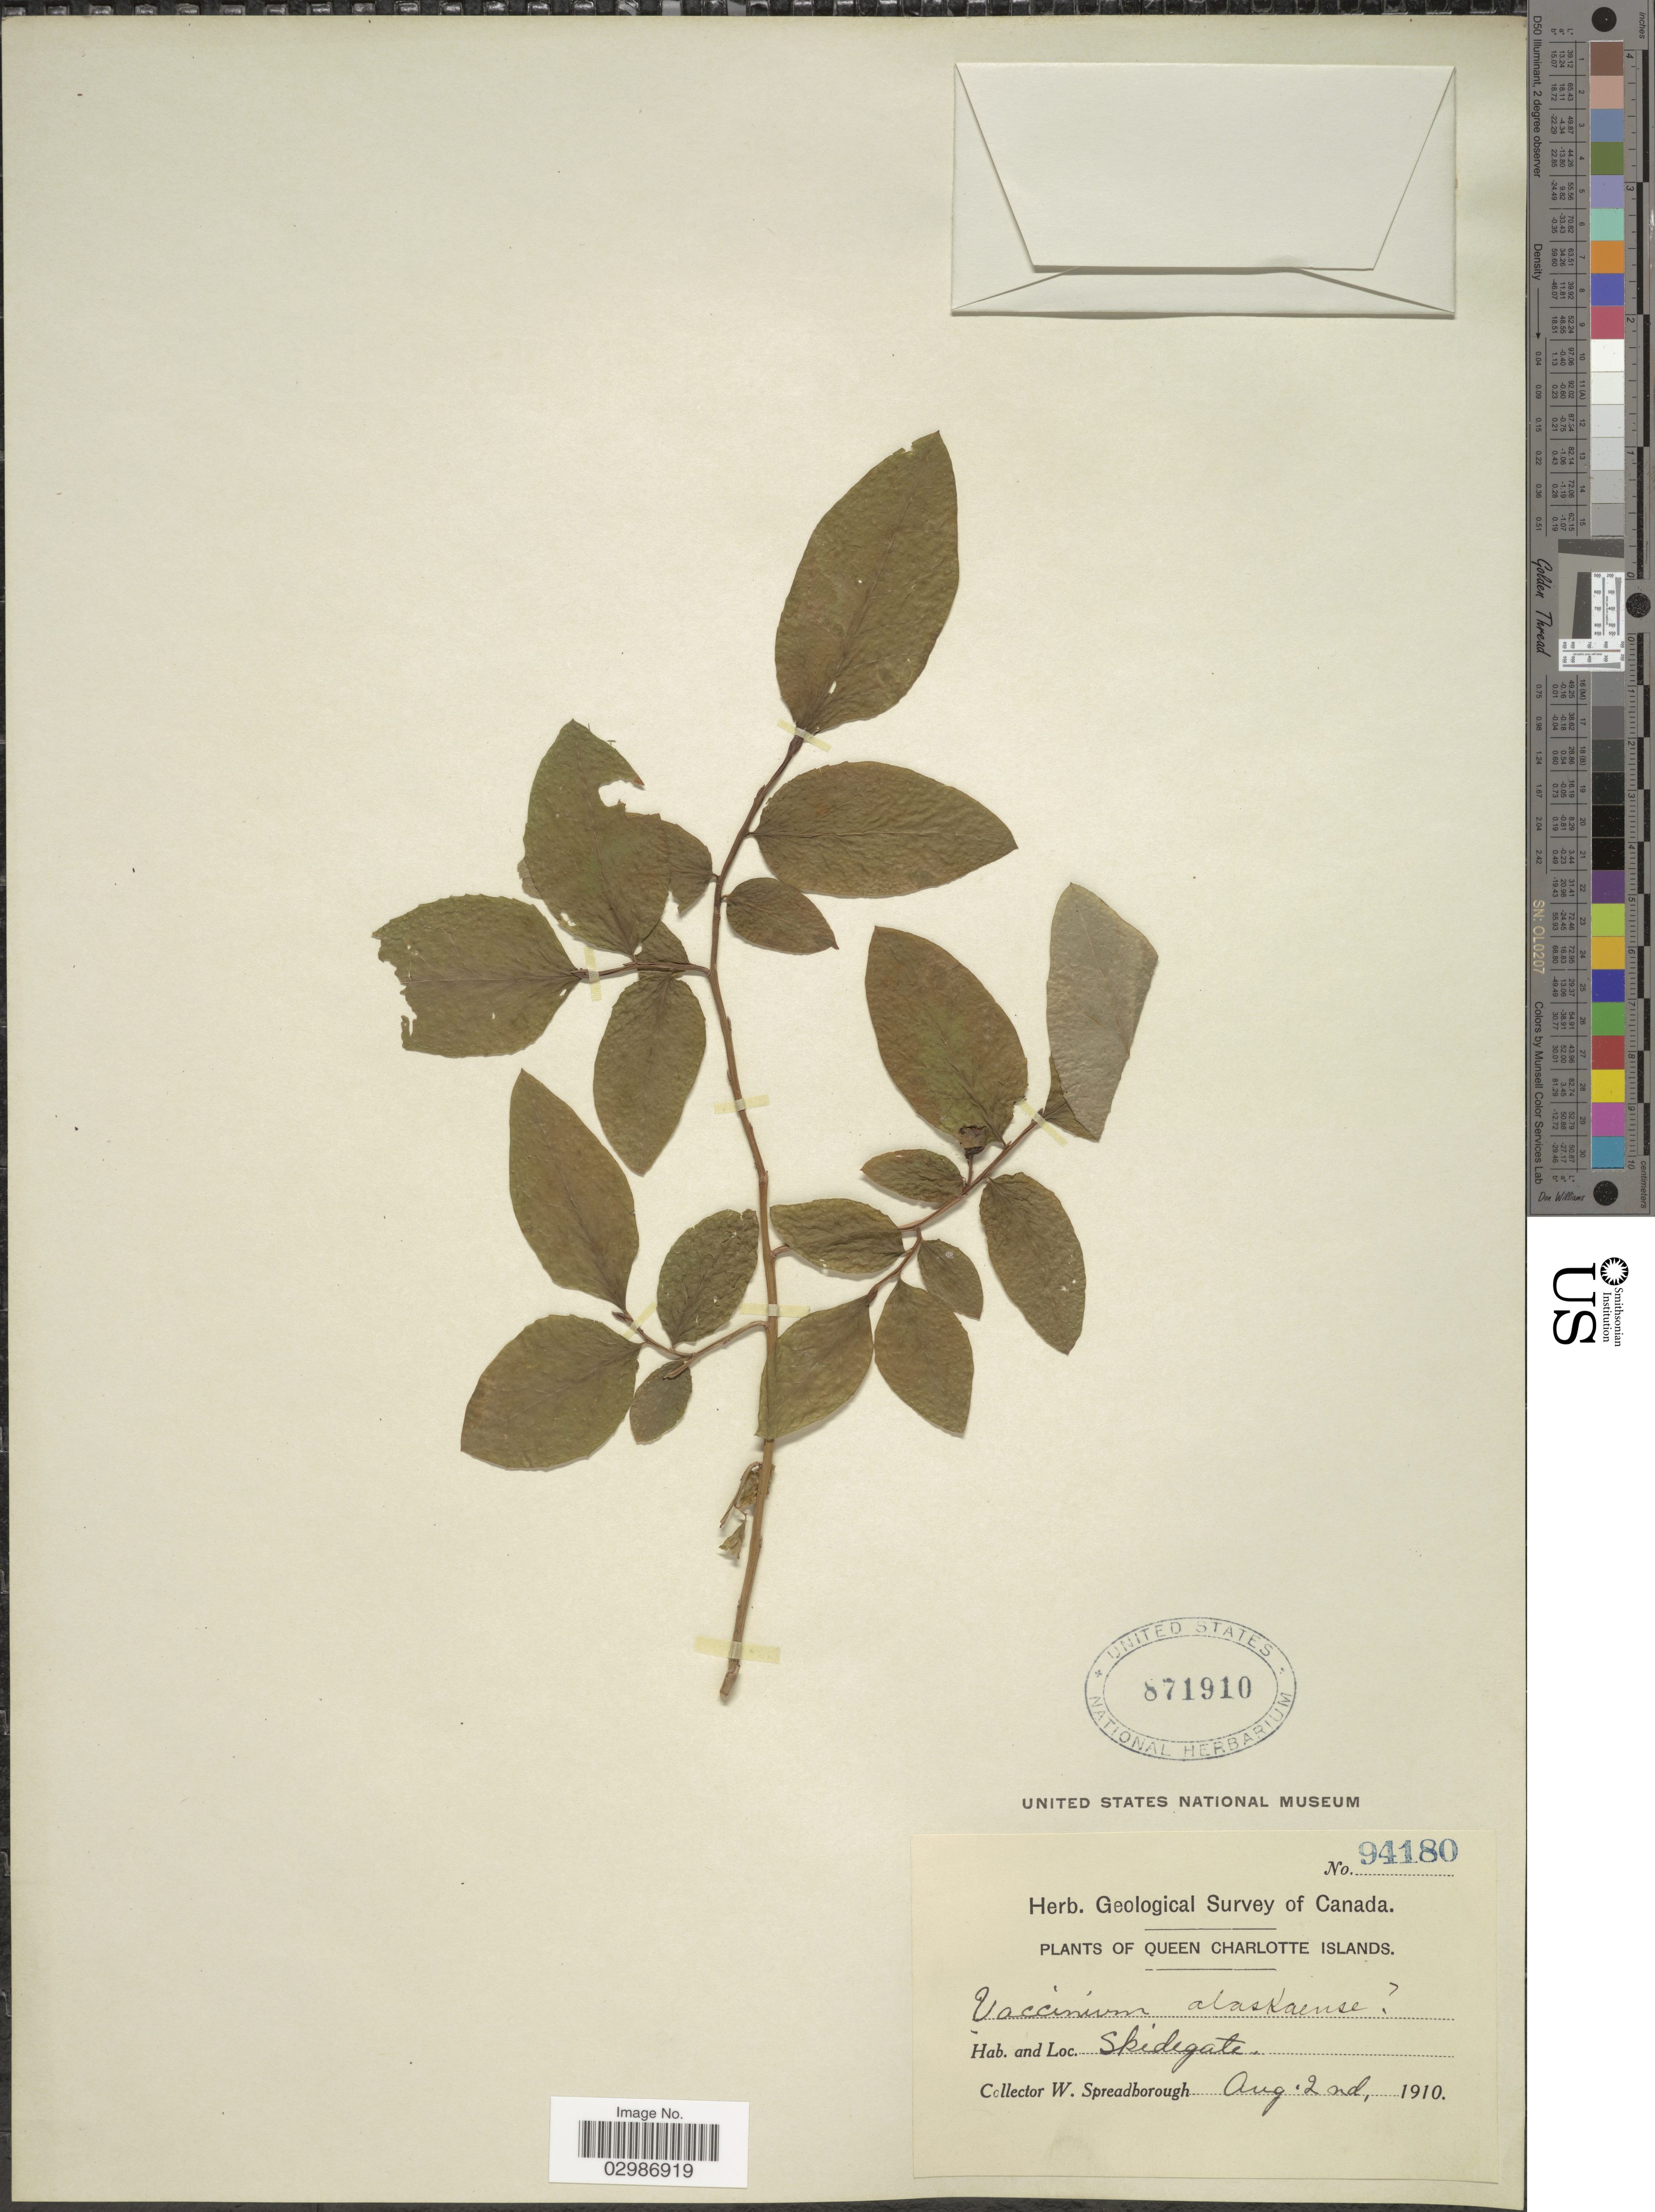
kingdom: Plantae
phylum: Tracheophyta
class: Magnoliopsida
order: Ericales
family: Ericaceae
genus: Vaccinium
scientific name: Vaccinium alaskaense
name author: Howell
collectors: W. Spreadborough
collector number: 94180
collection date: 1910-08-02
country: Canada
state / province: British Columbia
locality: Queen Charlotte Islands. Skidegate.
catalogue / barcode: US 871910